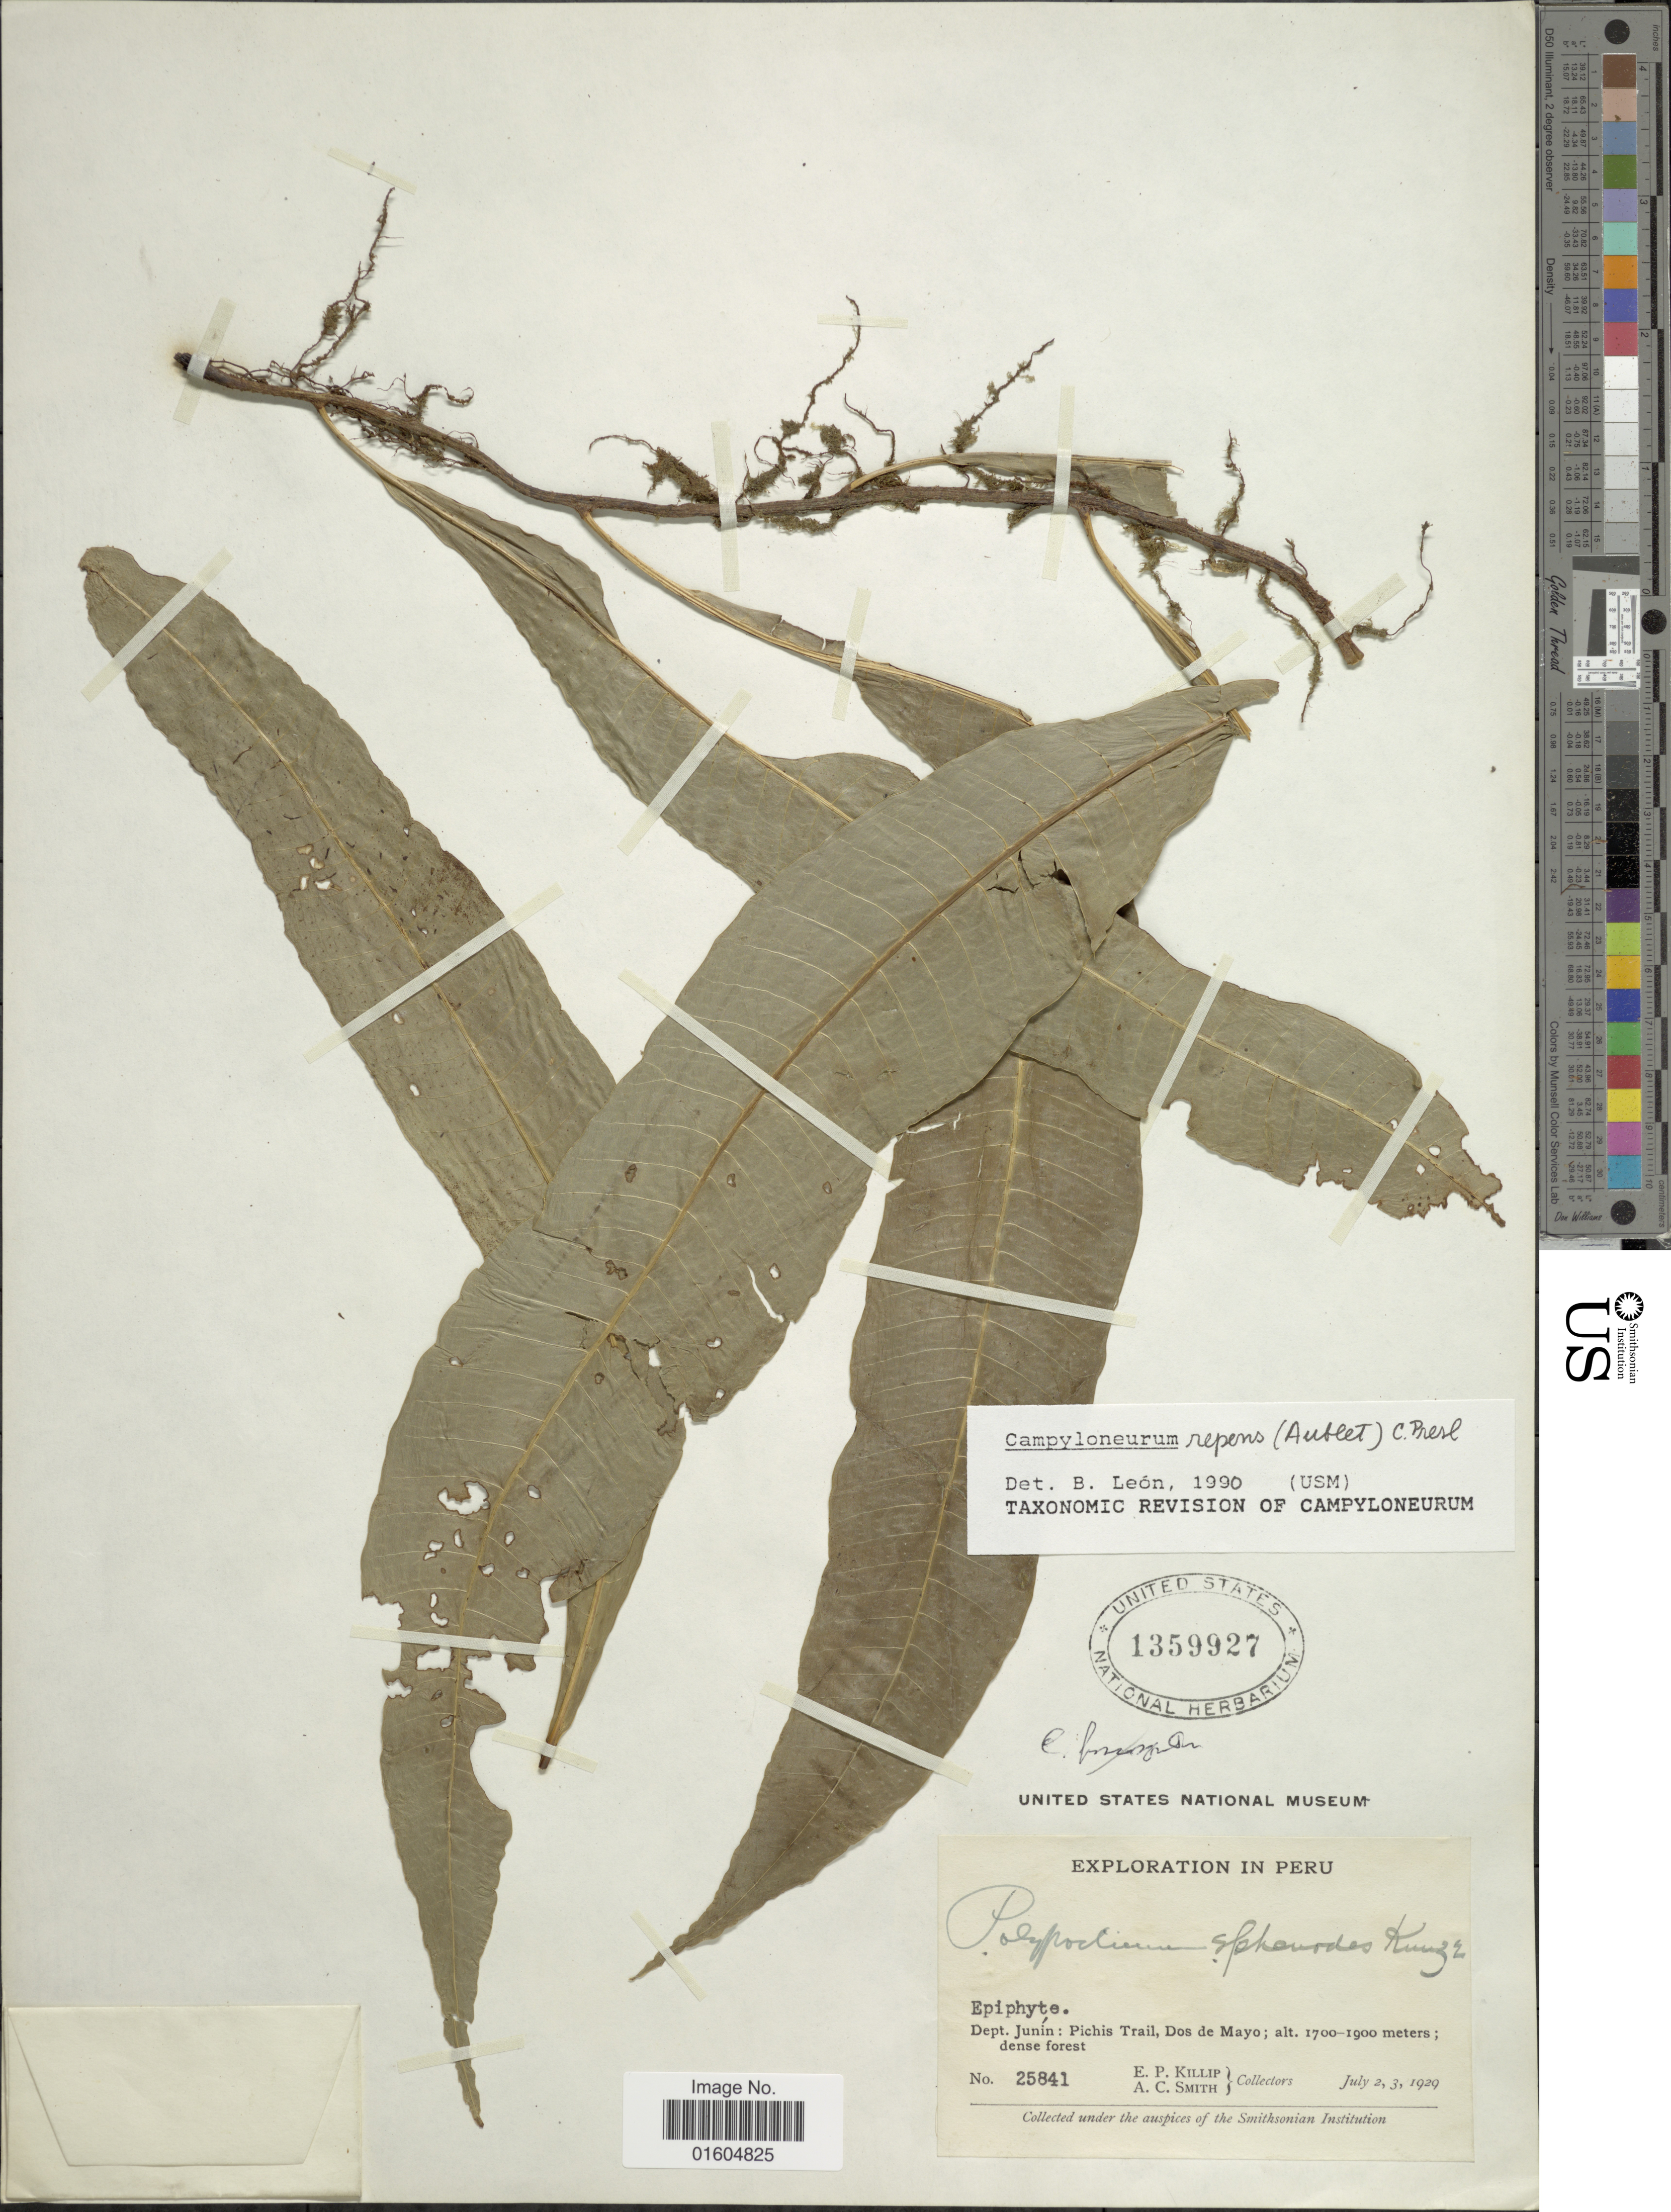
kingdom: Plantae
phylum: Tracheophyta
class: Polypodiopsida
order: Polypodiales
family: Polypodiaceae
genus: Campyloneurum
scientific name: Campyloneurum repens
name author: (Aubl.) C. Presl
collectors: E. P. Killip & A. C. Smith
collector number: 25841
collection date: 1929-07-02/1929-07-03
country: Peru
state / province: Junín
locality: Peru. Dept. Junin: Pichis Trail, Dos de Mayo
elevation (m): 1700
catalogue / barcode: US 1359927